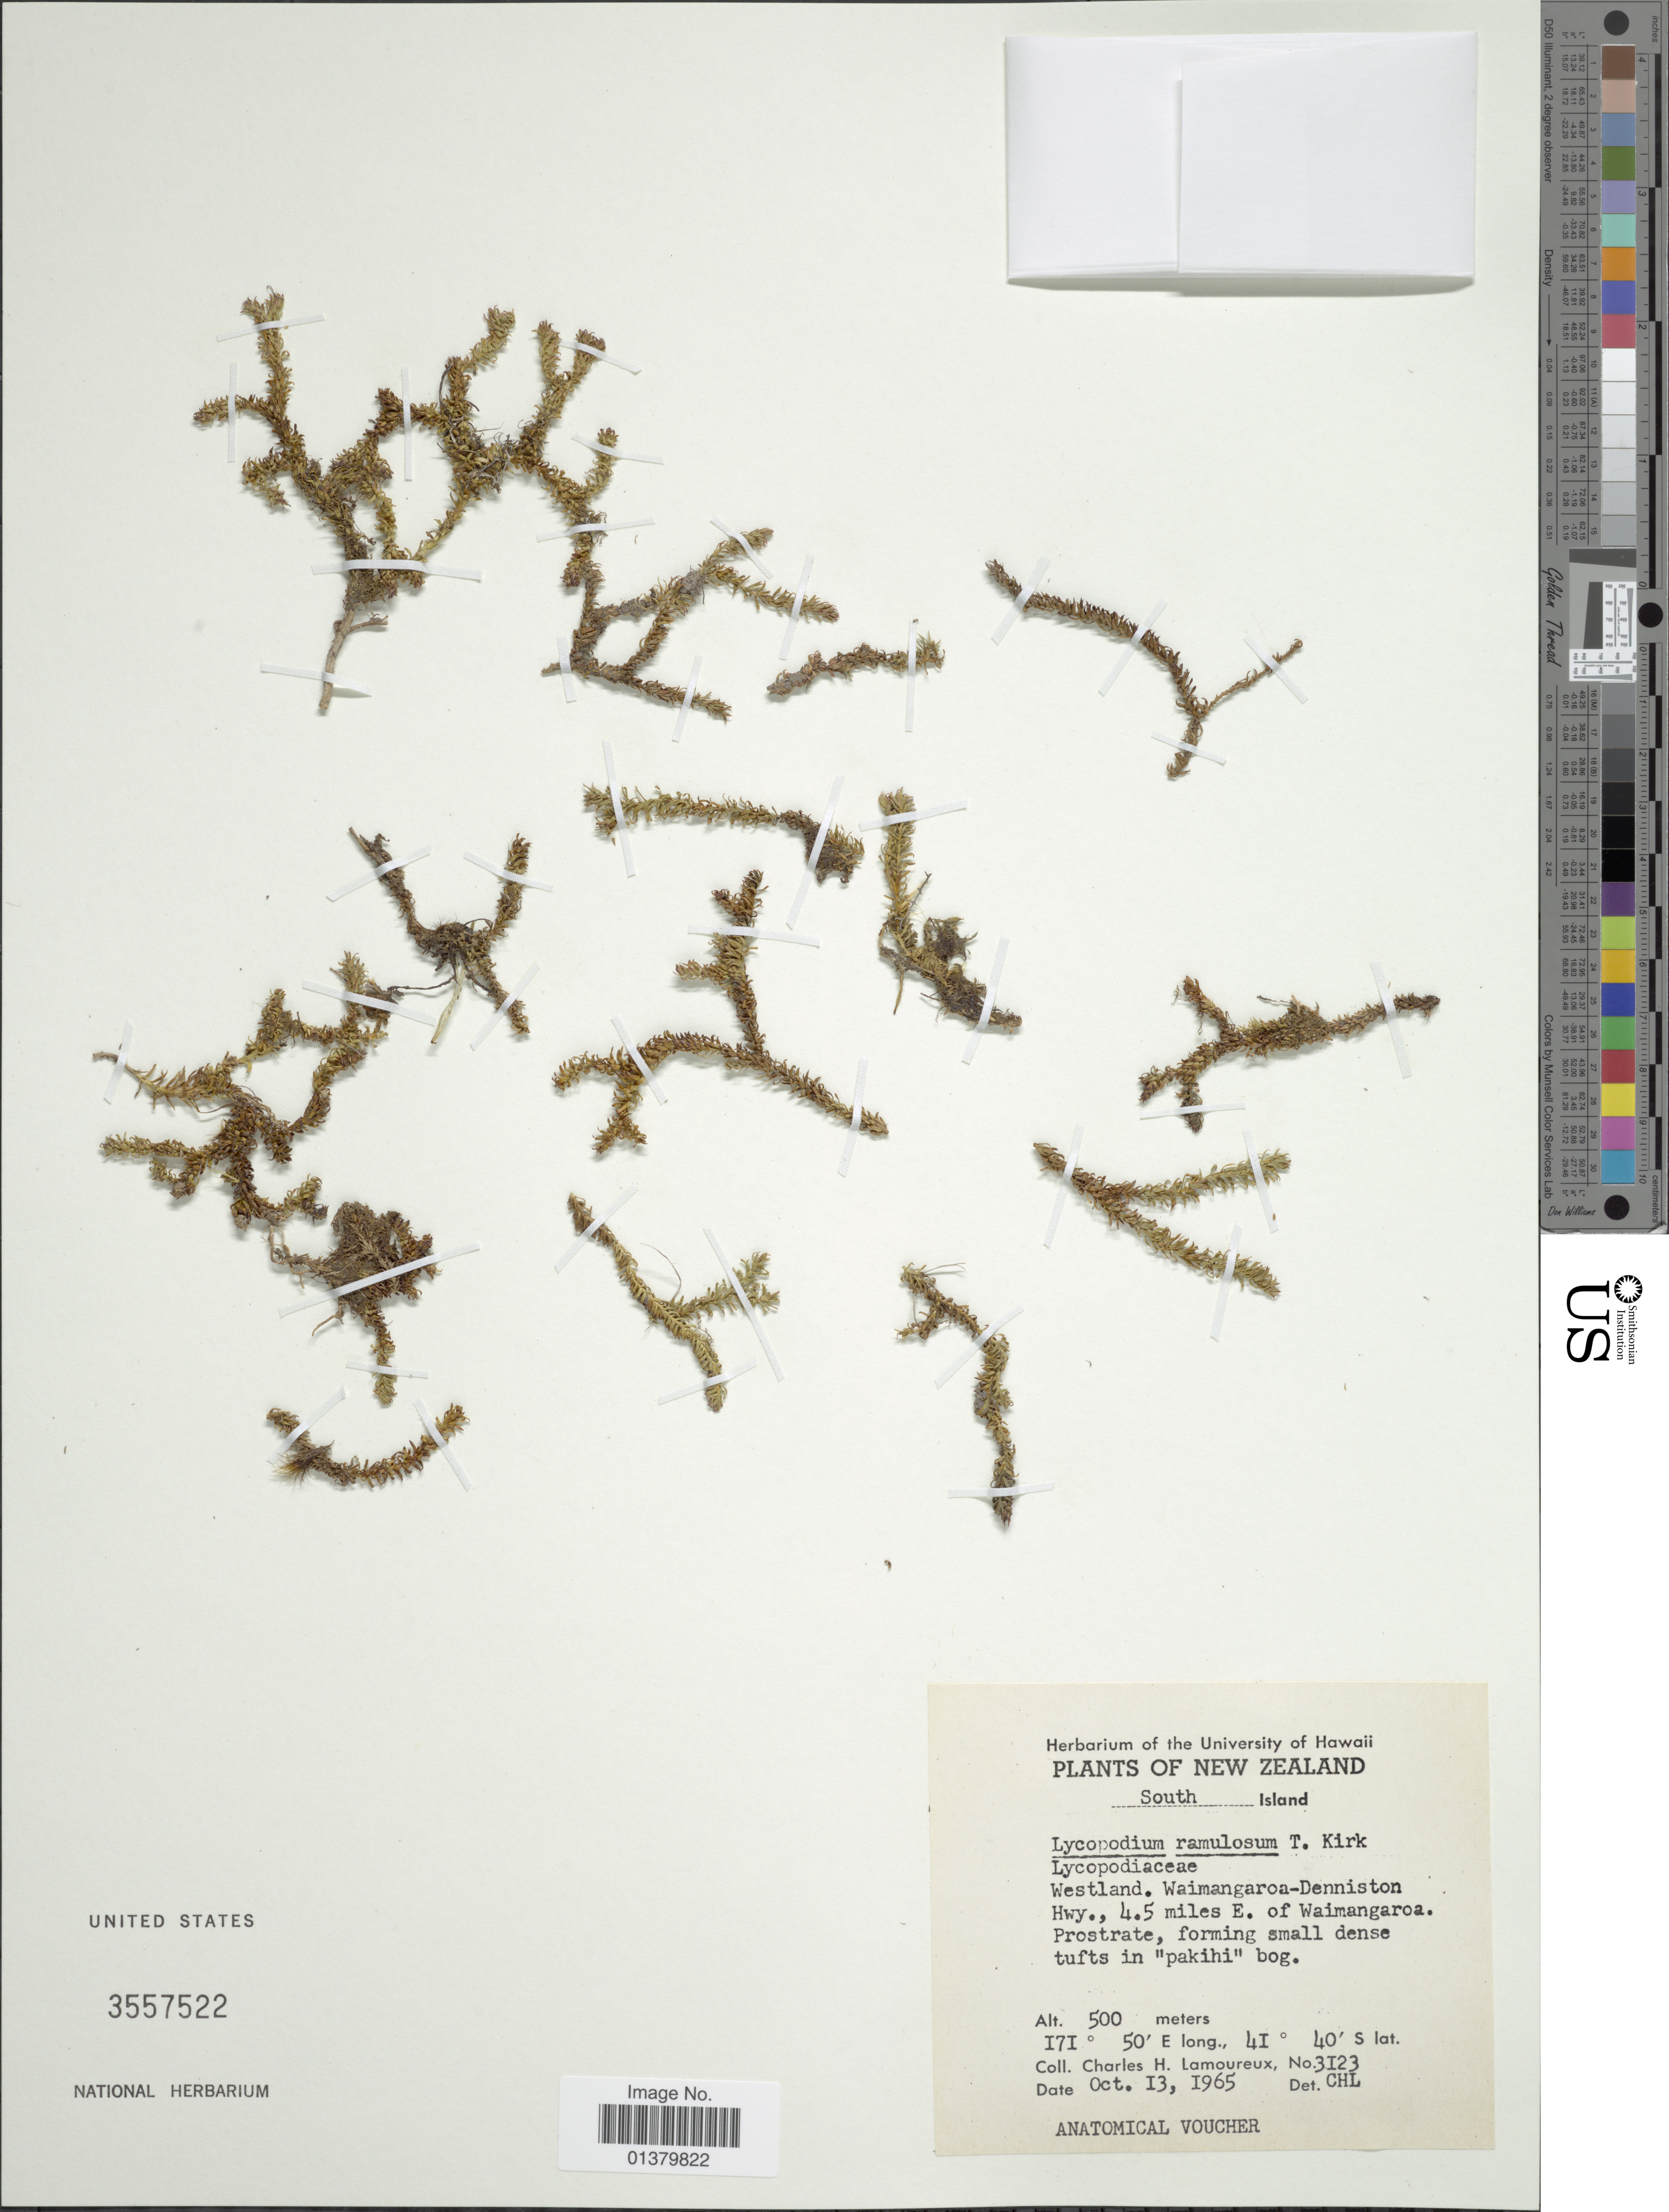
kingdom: Plantae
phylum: Tracheophyta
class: Lycopodiopsida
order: Lycopodiales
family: Lycopodiaceae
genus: Lateristachys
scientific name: Lateristachys diffusa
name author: (R. Br.) Holub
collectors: C. H. Lamoureux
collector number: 3123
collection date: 1965-10-13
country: New Zealand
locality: South Island,Westland, Waimangaroa-Denniston Hwy., 4.5 miles E of Waimangaroa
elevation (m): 500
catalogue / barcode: US 3557522